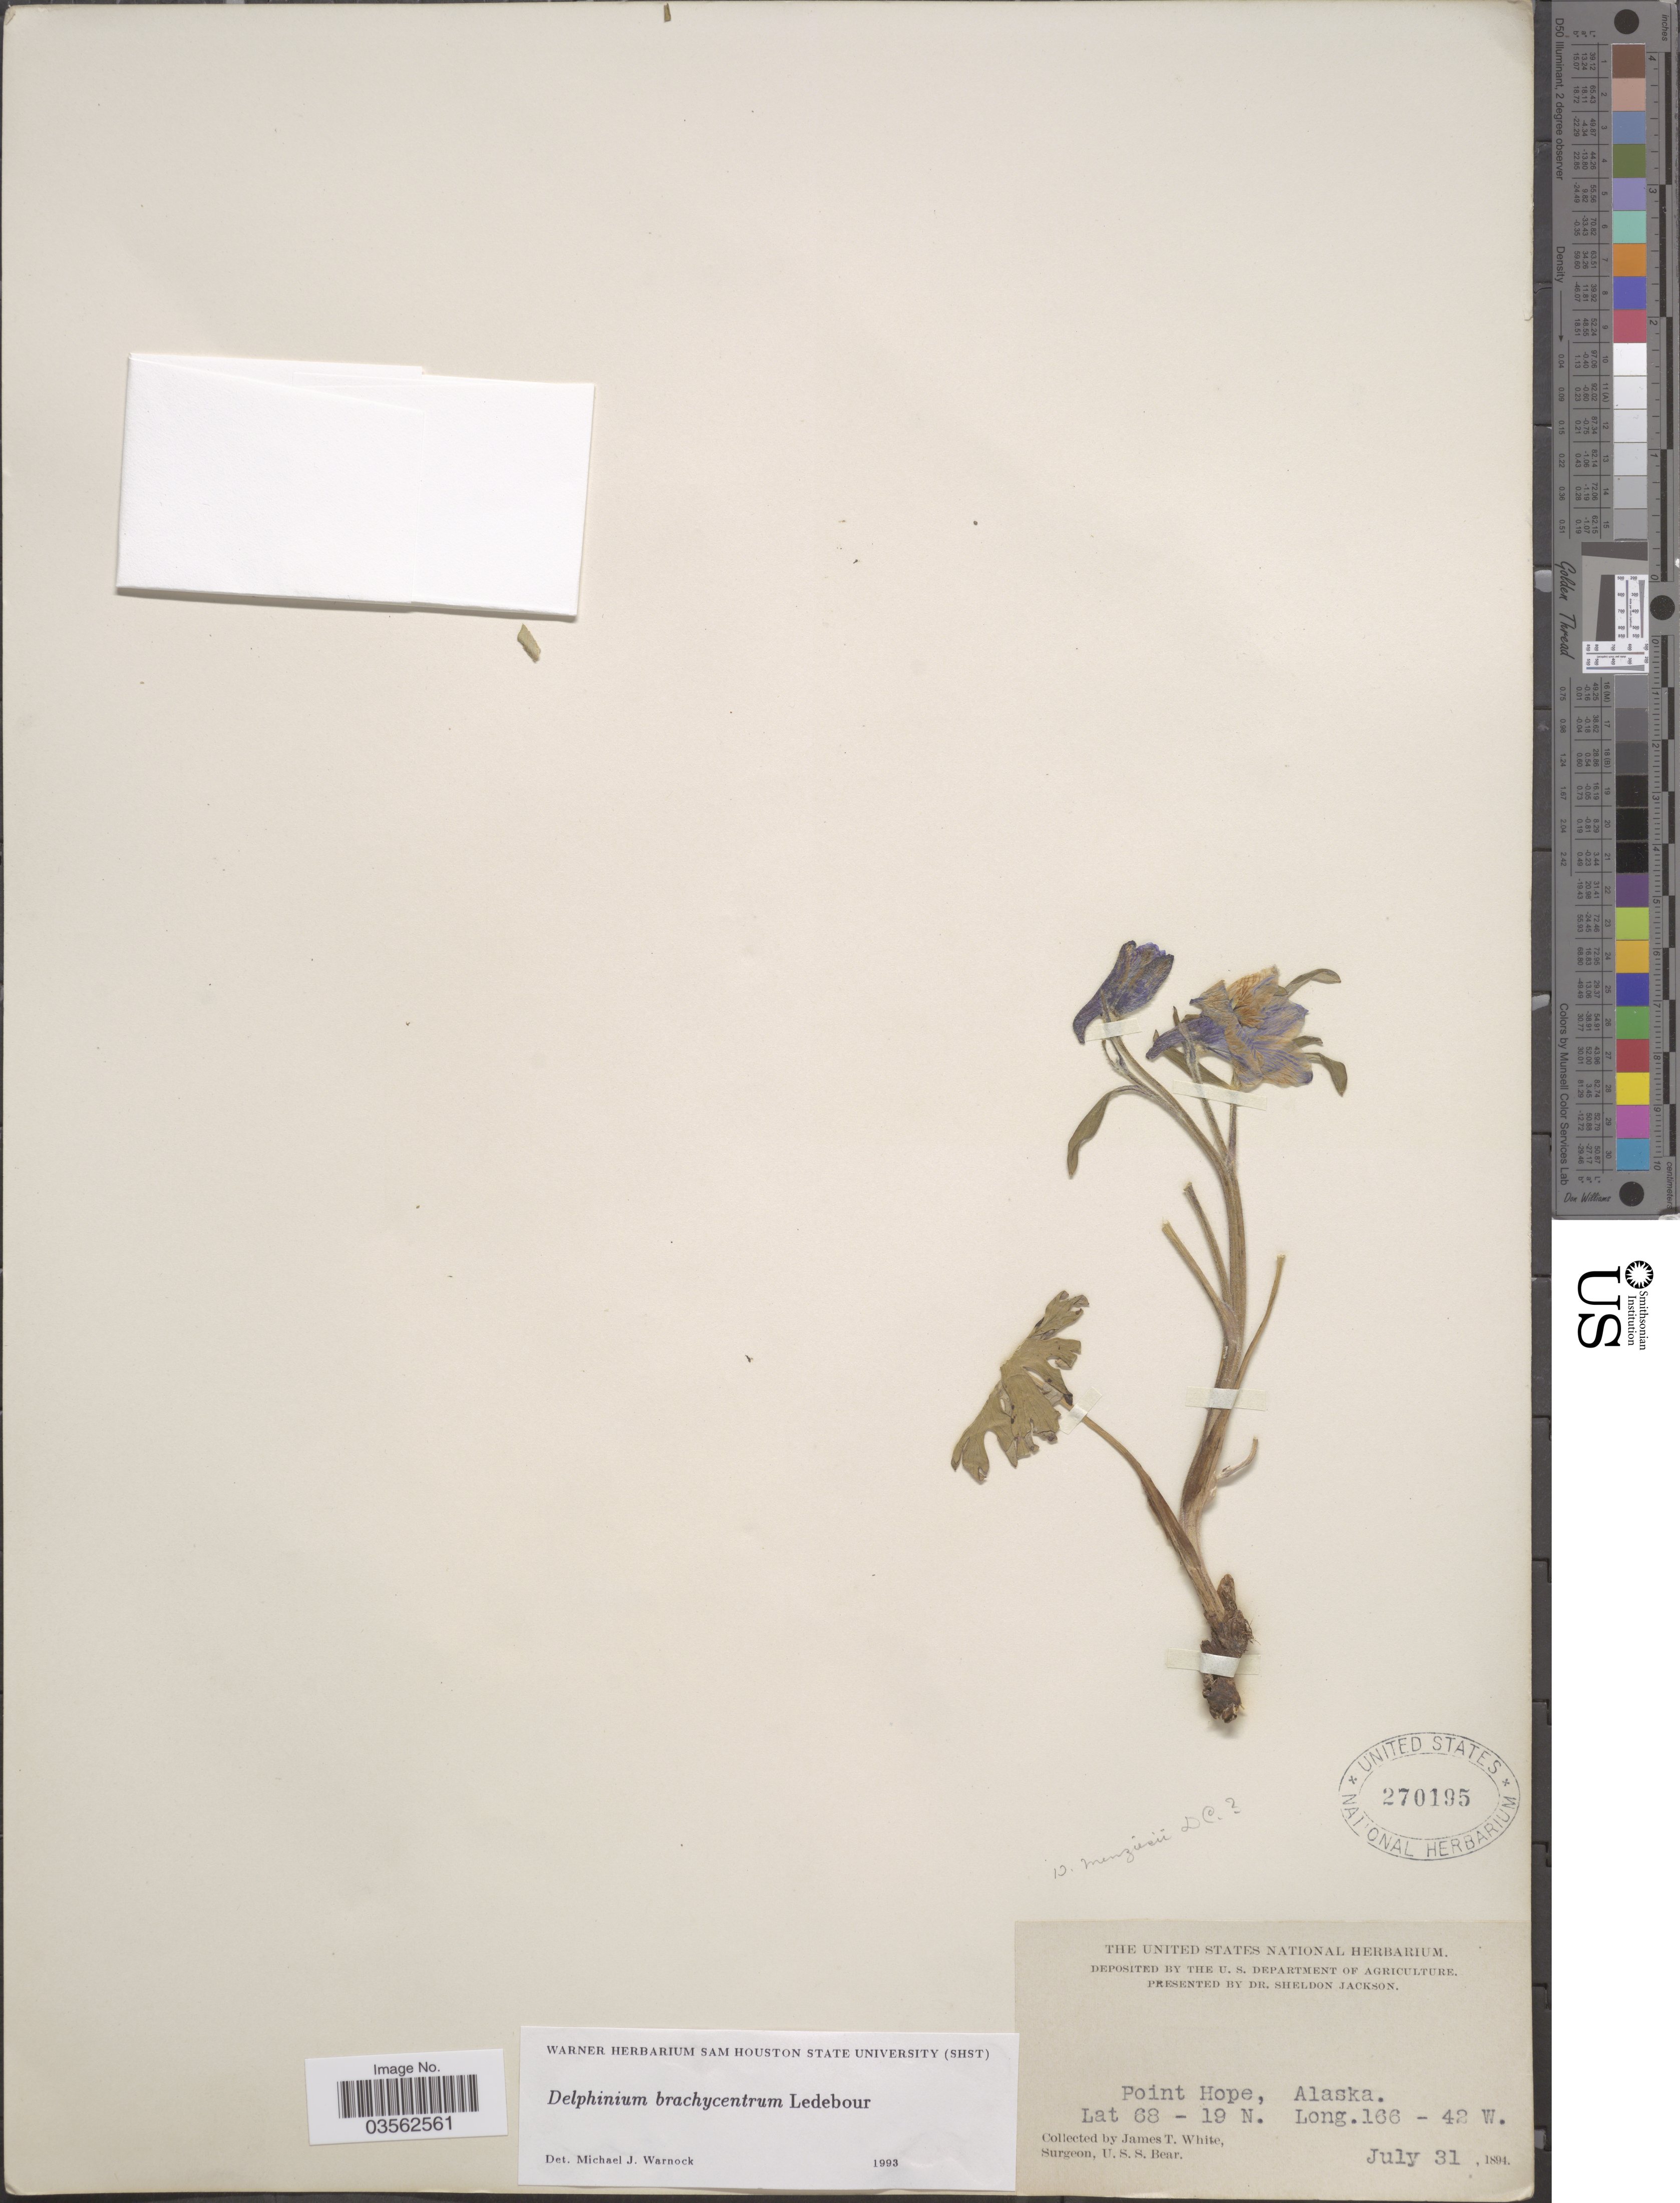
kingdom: Plantae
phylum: Tracheophyta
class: Magnoliopsida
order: Ranunculales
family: Ranunculaceae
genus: Delphinium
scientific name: Delphinium brachycentrum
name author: Ledeb.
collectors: J. T. White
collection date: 1894-07-31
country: United States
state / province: Alaska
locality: Point Hope.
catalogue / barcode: US 270195